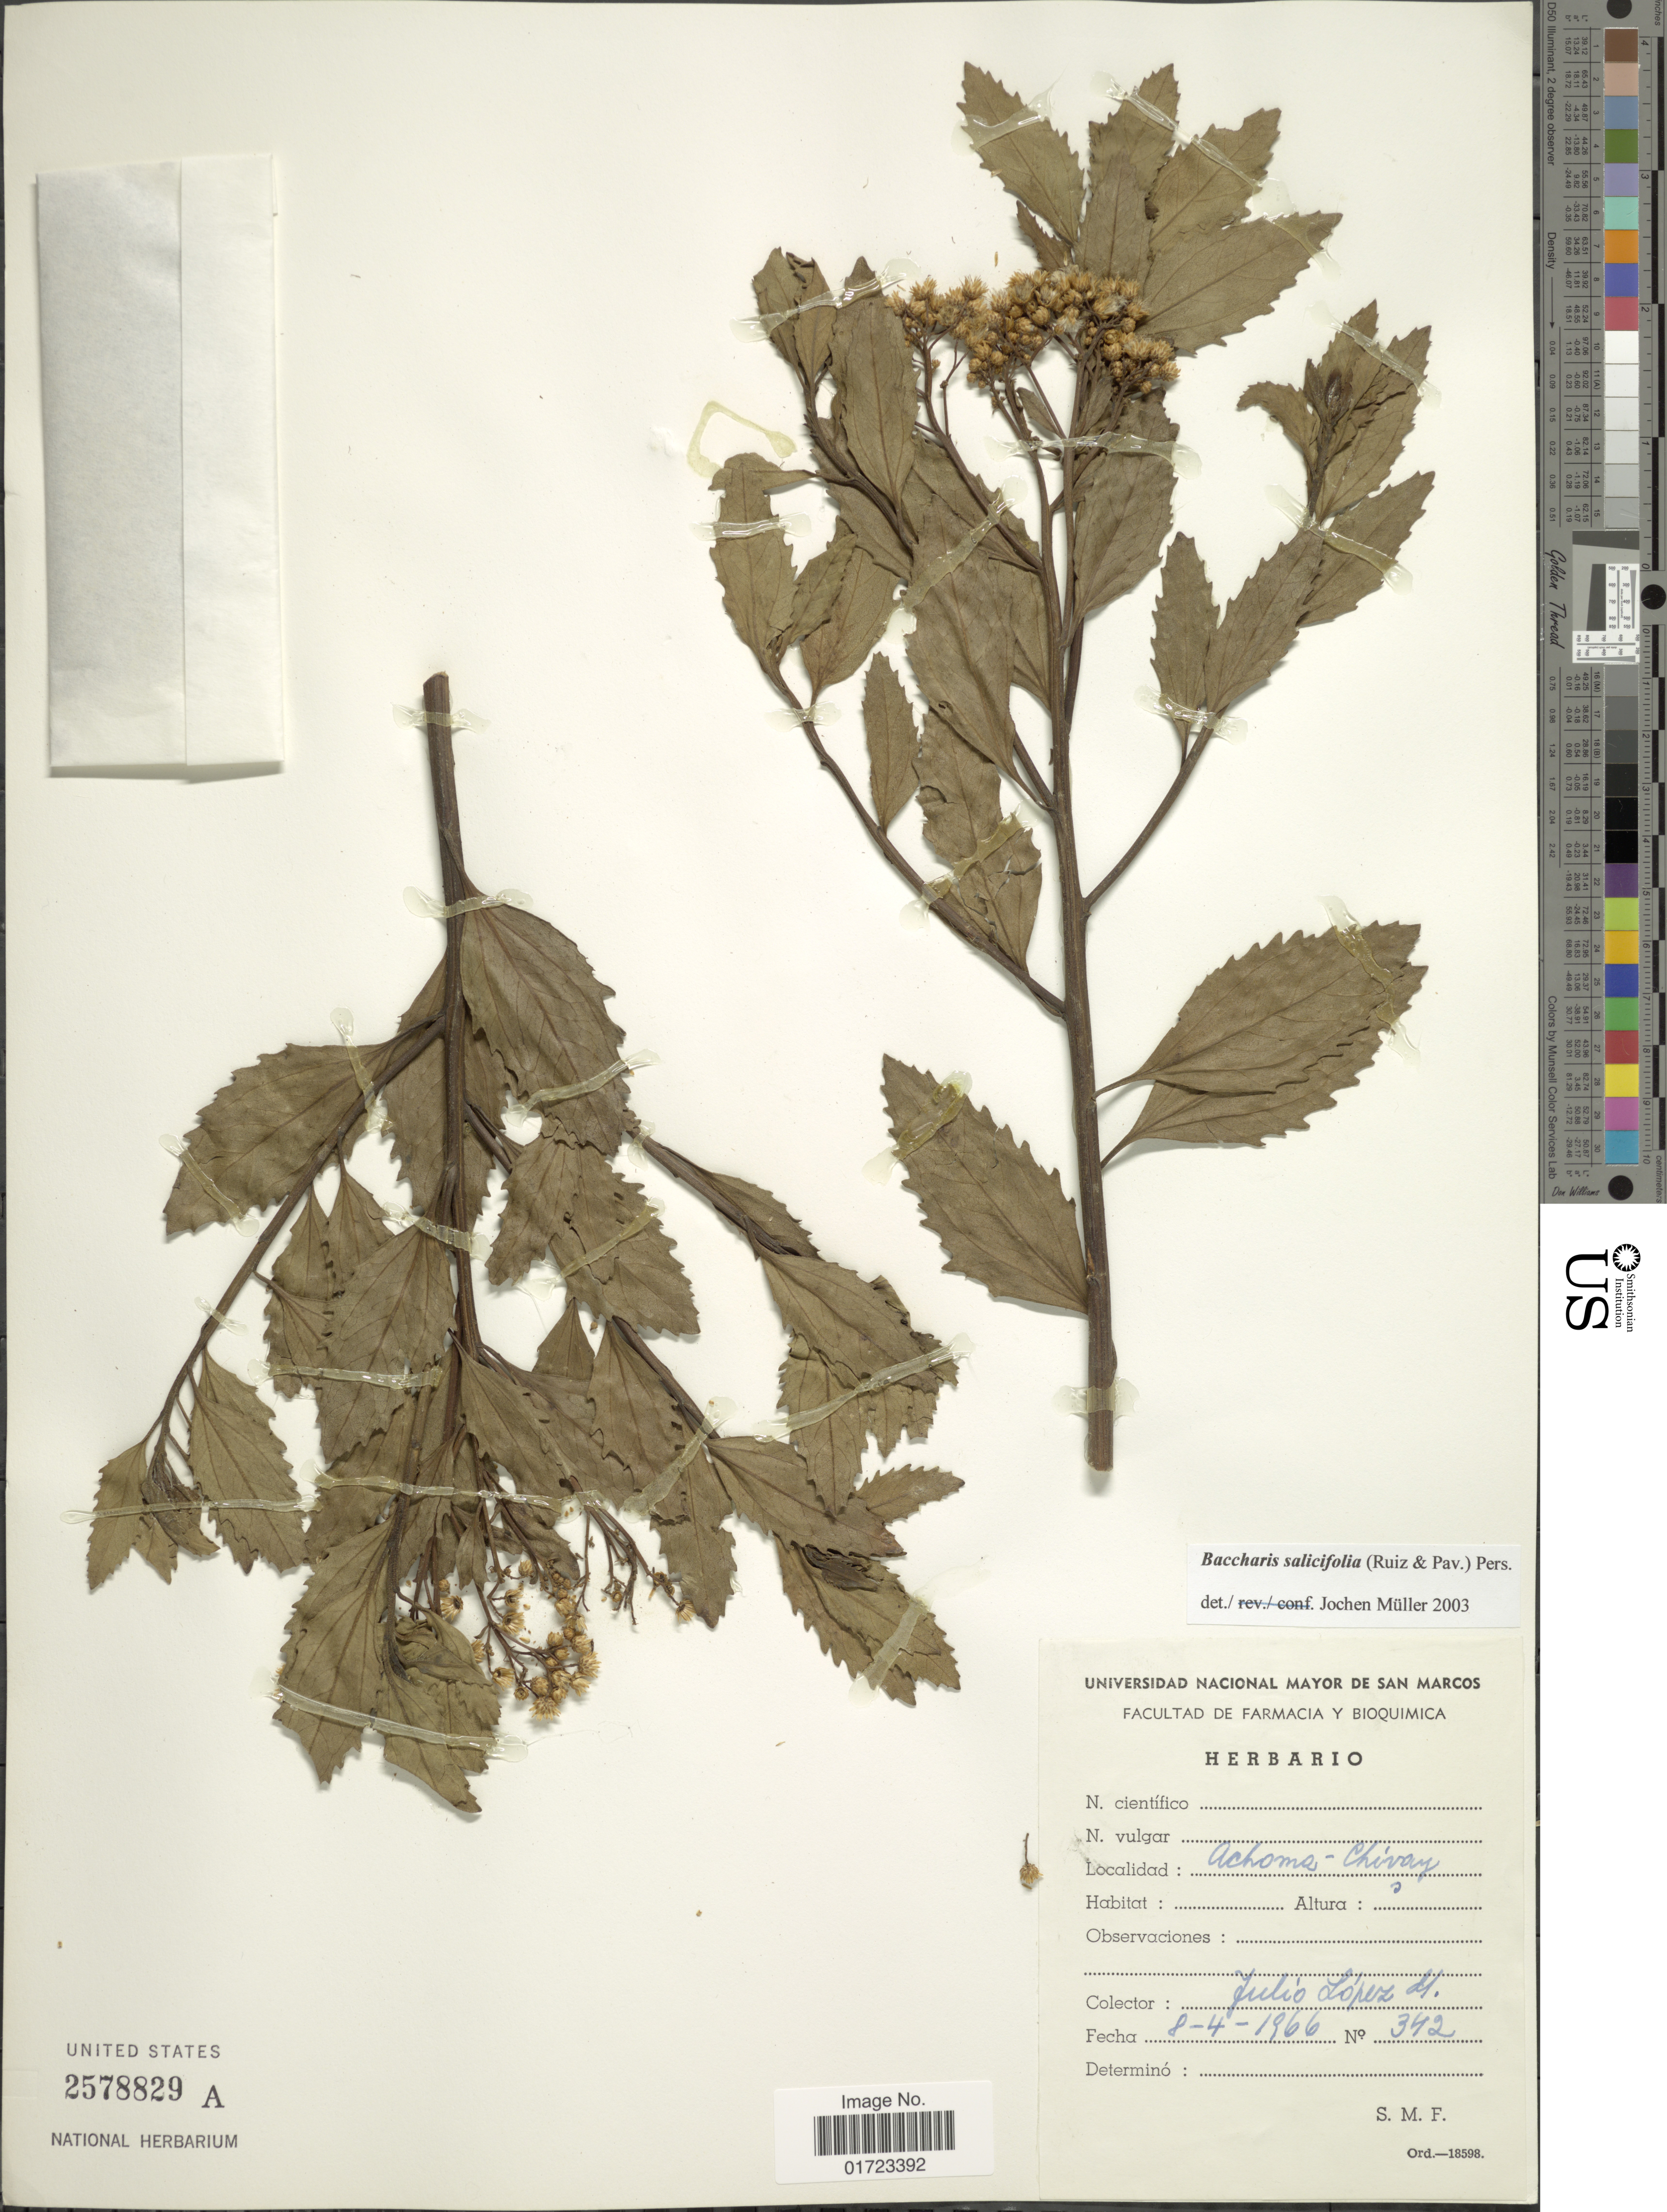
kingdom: Plantae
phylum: Tracheophyta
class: Magnoliopsida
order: Asterales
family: Asteraceae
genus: Baccharis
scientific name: Baccharis salicifolia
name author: (Ruiz & Pav.) Pers.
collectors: J. Lopez M.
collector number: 342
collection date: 1966-04-08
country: Peru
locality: Achoms - Chivay.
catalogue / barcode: US 2578829A